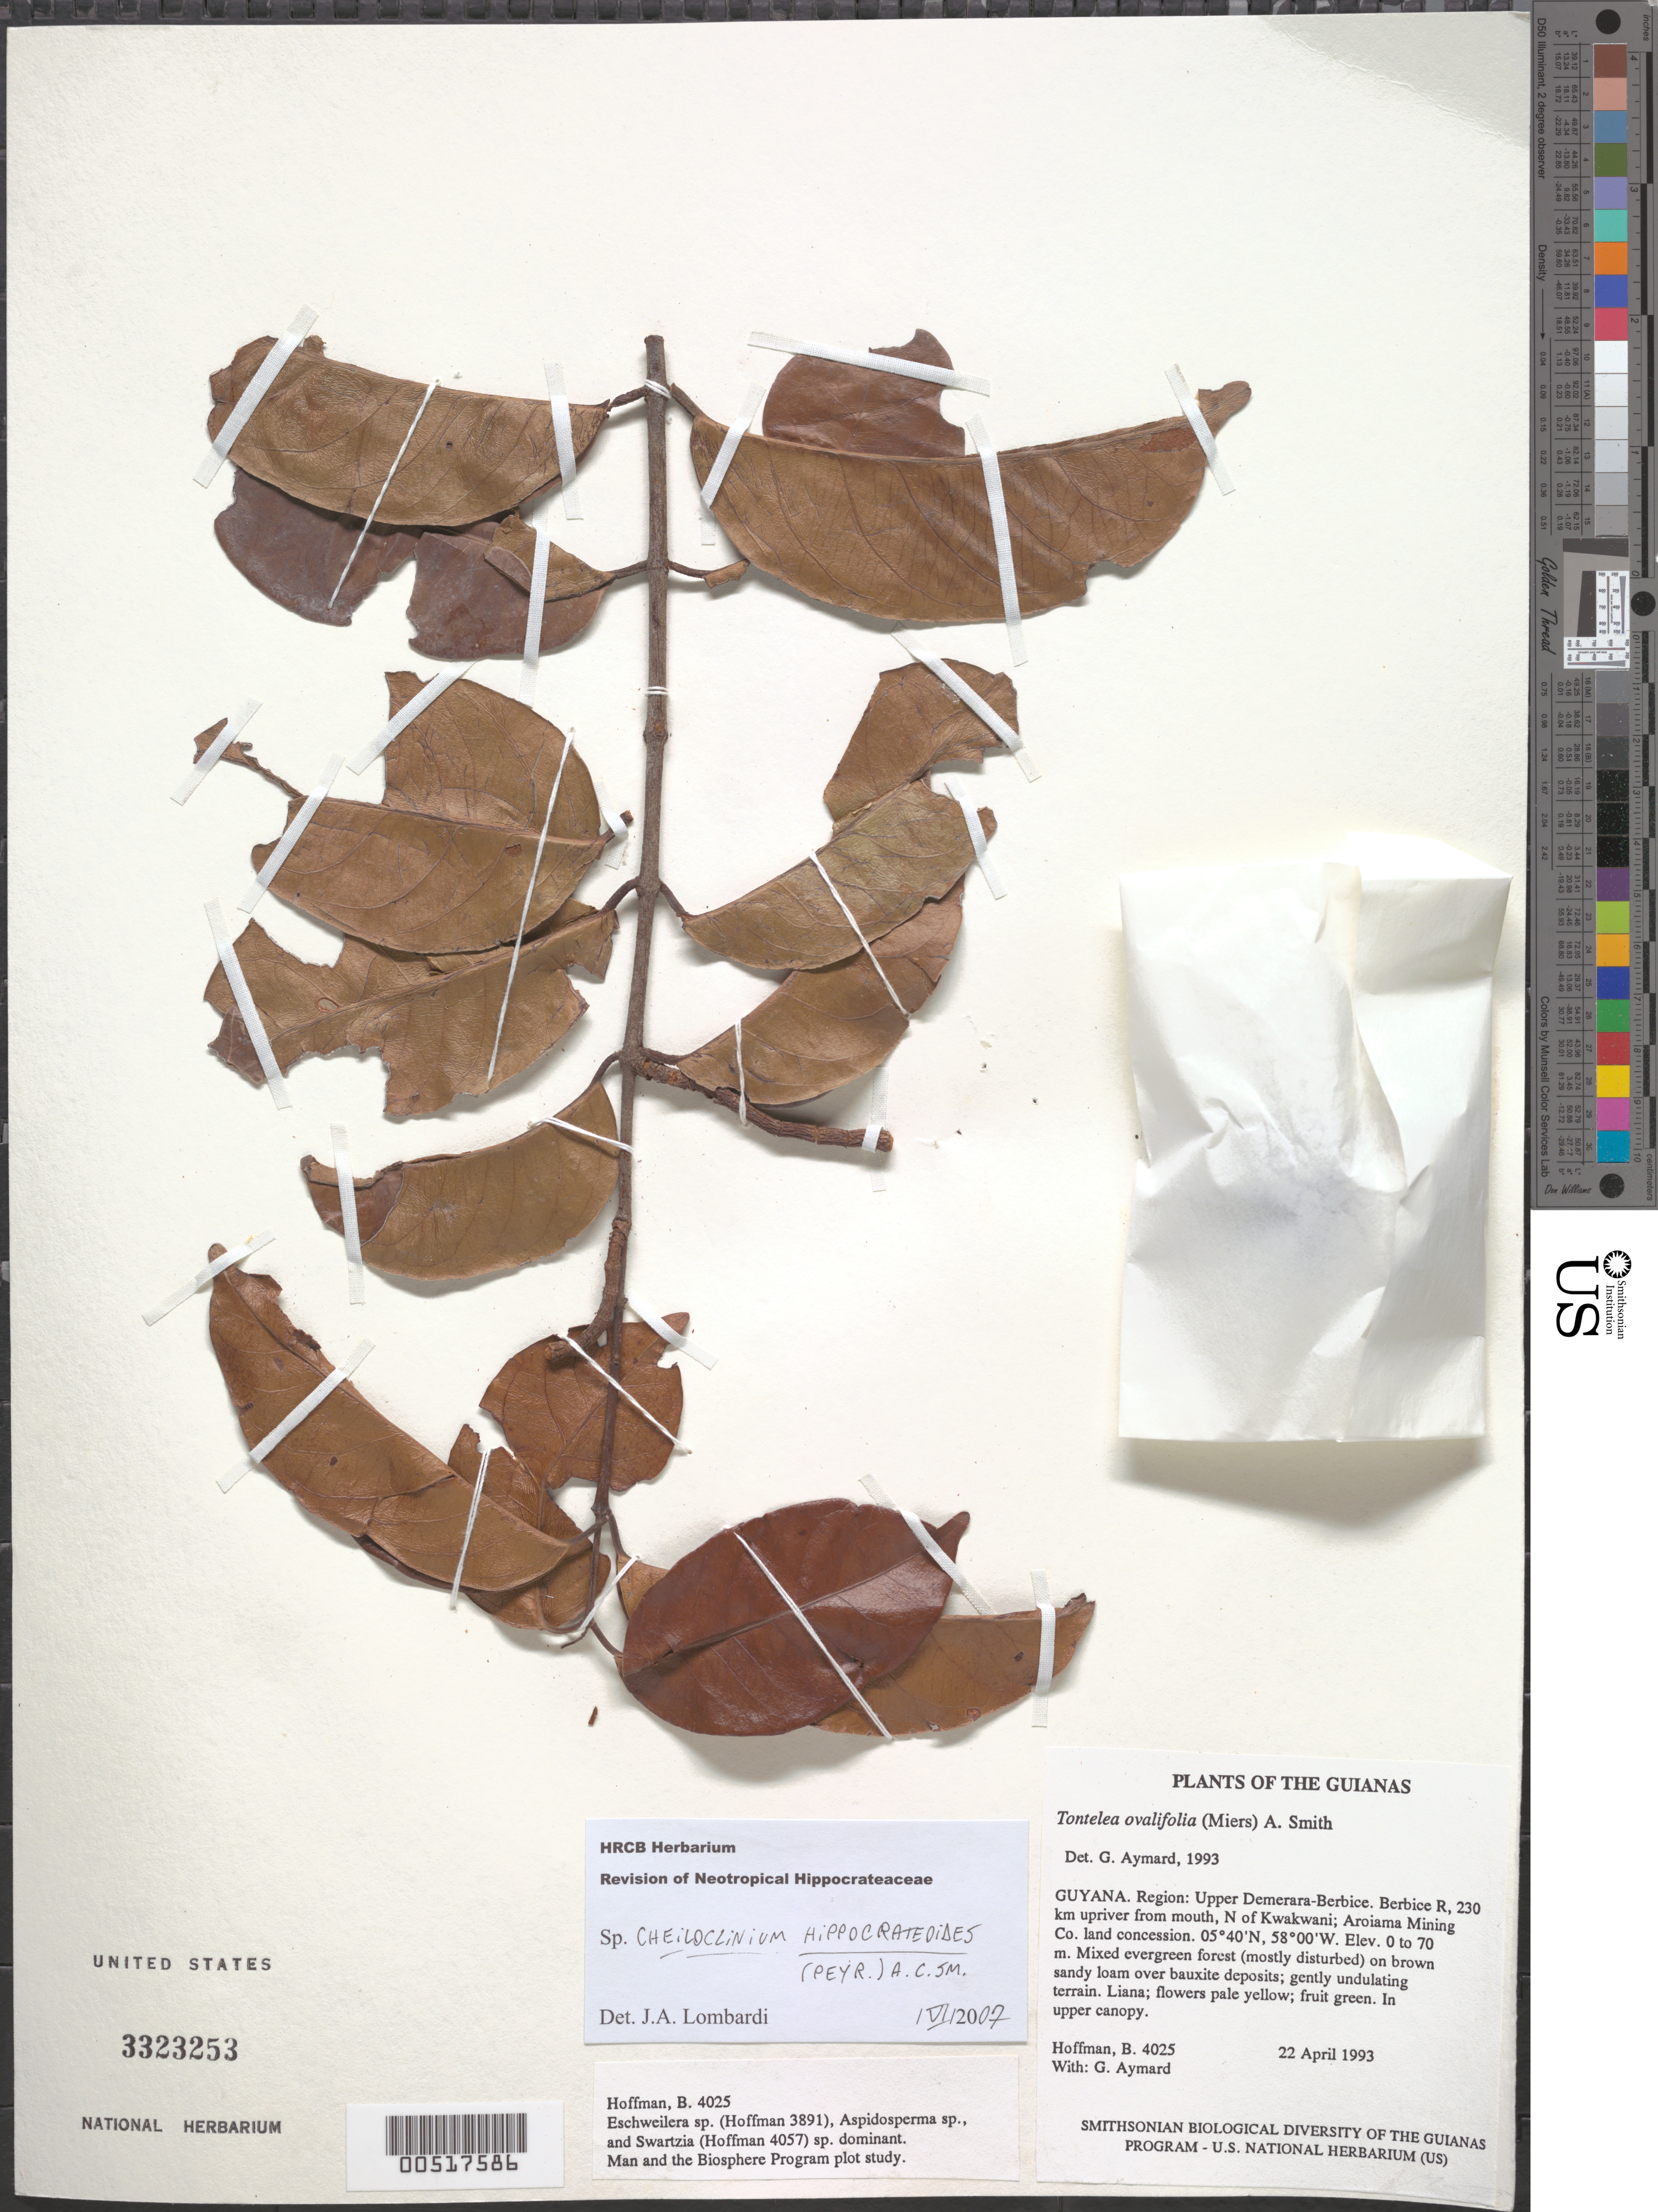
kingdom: Plantae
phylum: Tracheophyta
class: Magnoliopsida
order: Celastrales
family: Celastraceae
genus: Cheiloclinium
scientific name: Cheiloclinium hippocrateoides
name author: (Peyr.) A.C. Sm.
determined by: Lombardi, Julio A.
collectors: B. Hoffman & G. A. Aymard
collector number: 4025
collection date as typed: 22 April 1993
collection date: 1993-04-22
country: Guyana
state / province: U. Demerara-Berbice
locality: Berbice River, 230 km upriver from mouth, N of Kwakwani; Aroiama Mining Co. land concession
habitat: Mixed evergreen forest (mostly disturbed) on brown sandy loam over bauxite deposits; gently undulating terrain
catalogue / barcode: US 3323253